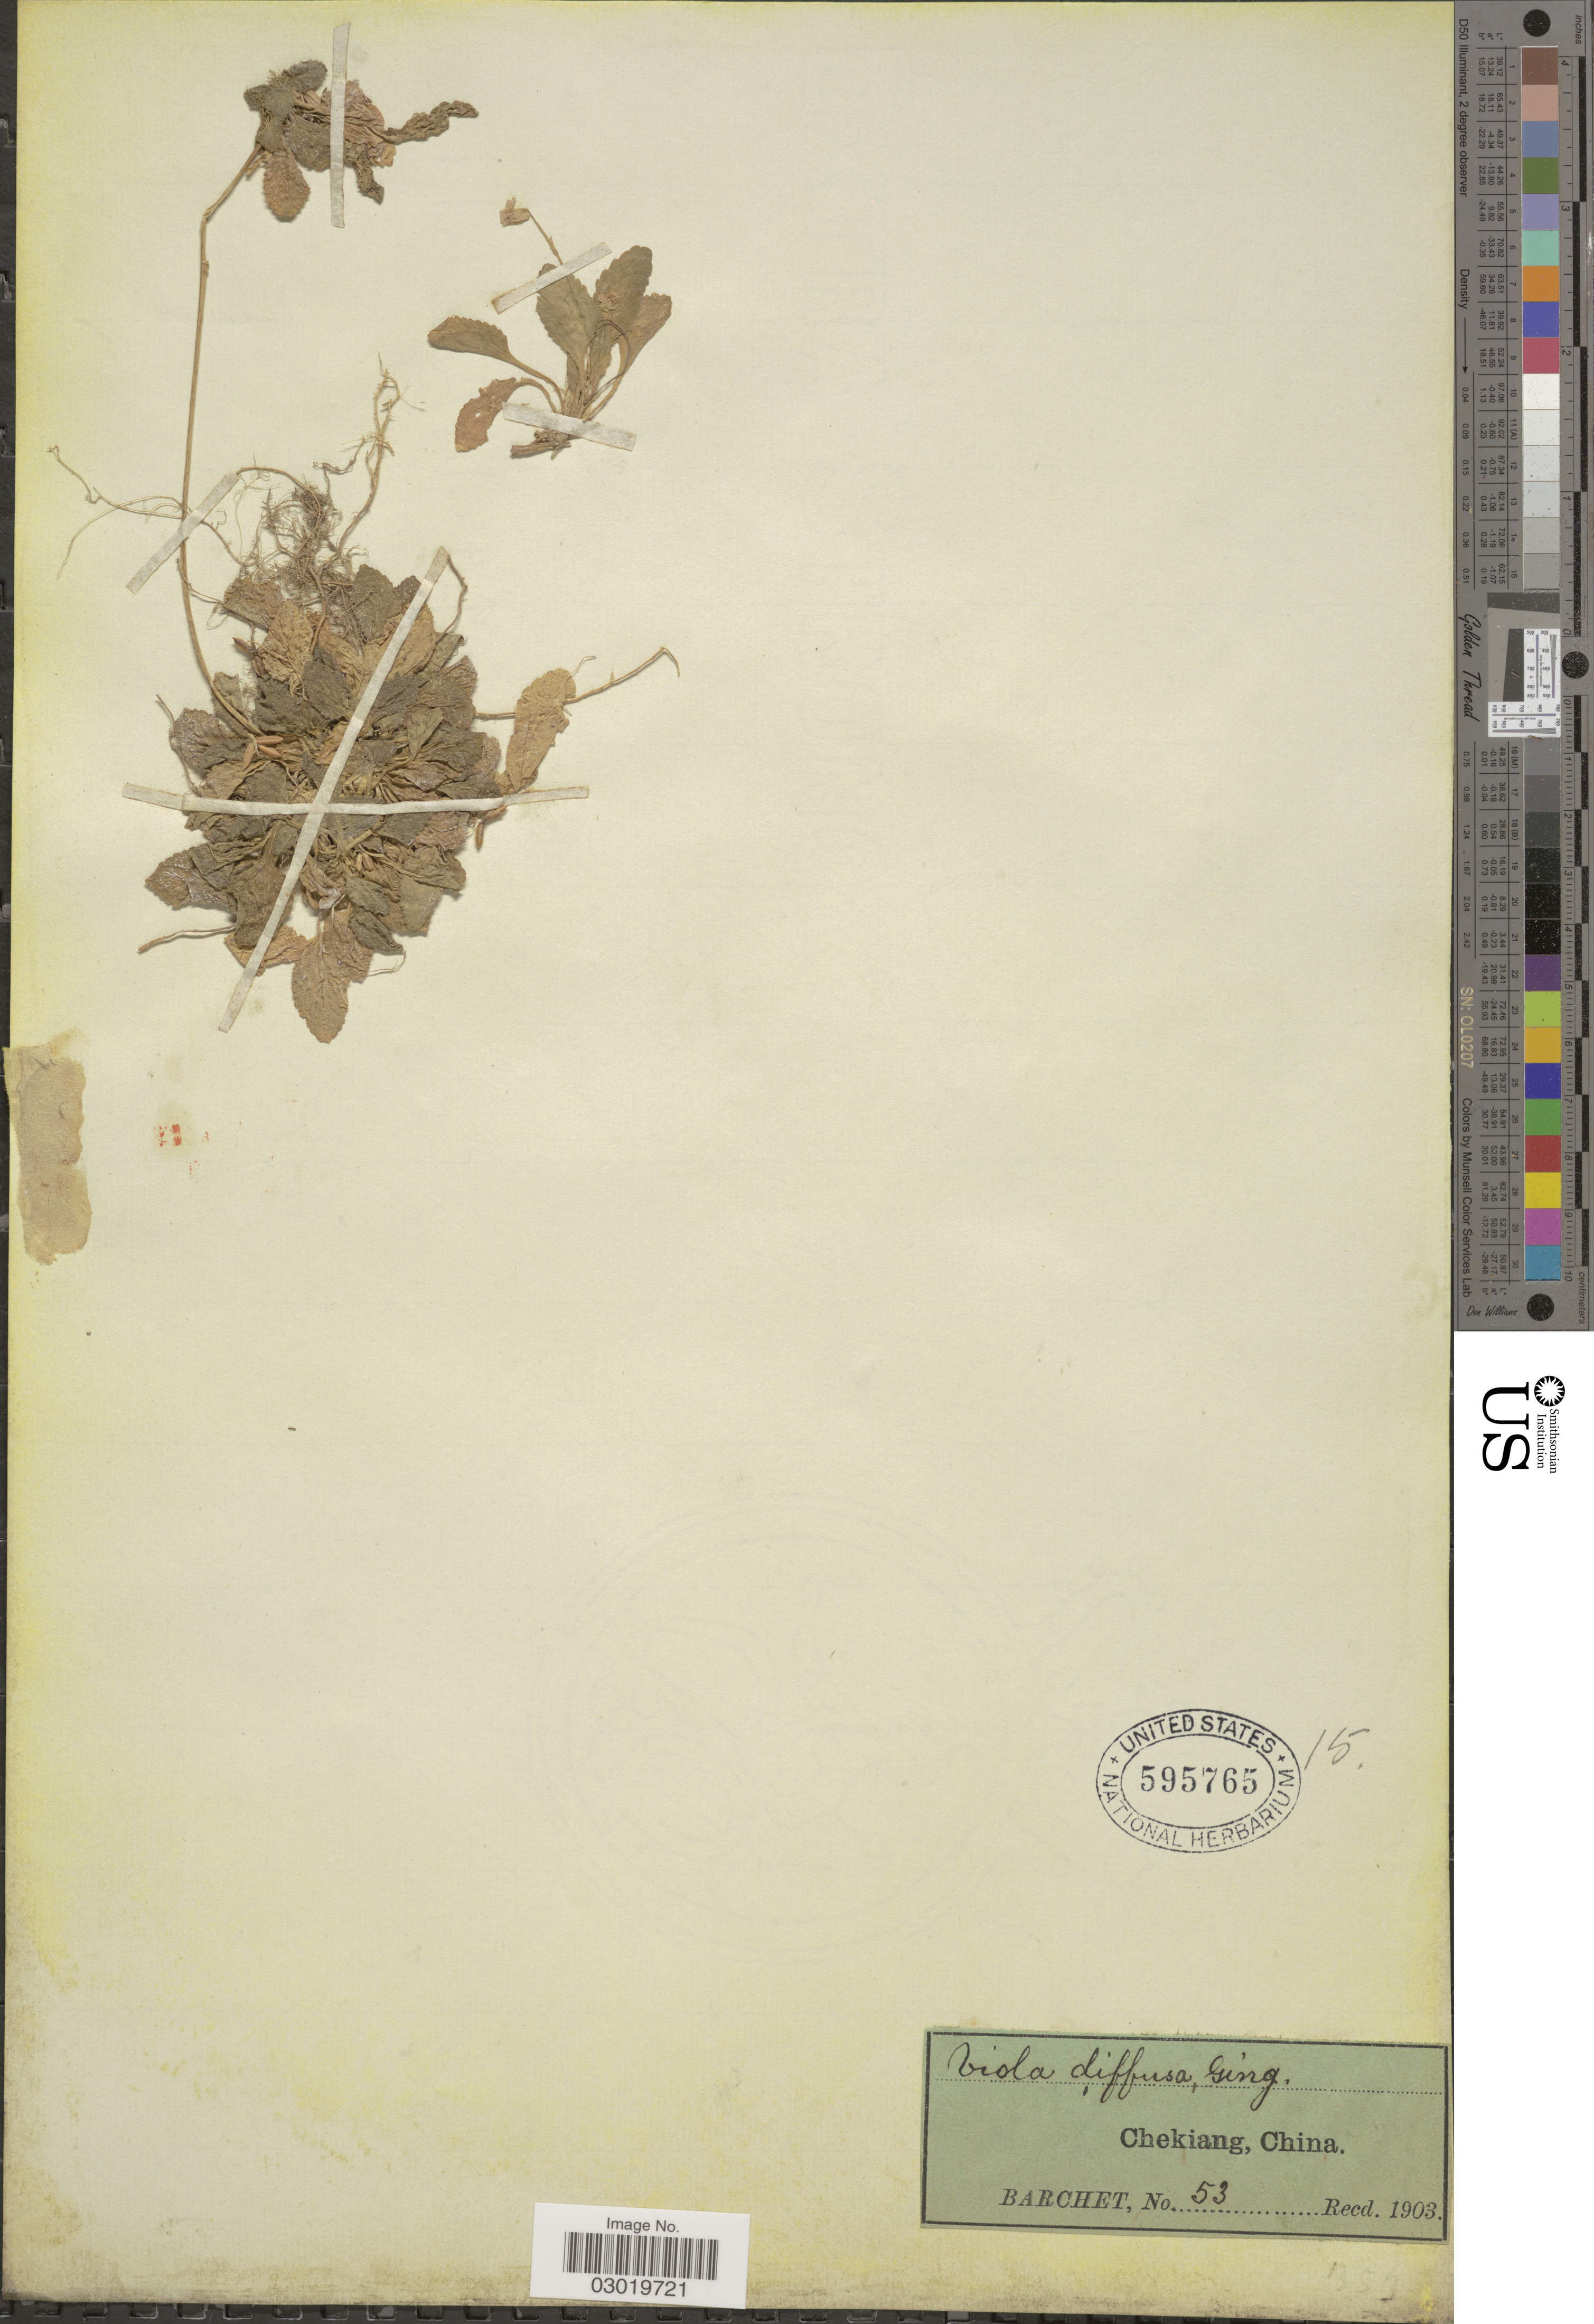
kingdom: Plantae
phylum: Tracheophyta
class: Magnoliopsida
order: Malpighiales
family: Violaceae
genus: Viola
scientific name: Viola diffusa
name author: Ging.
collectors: Barchet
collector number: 53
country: China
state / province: Zhejiang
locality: Chekiang.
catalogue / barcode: US 595765